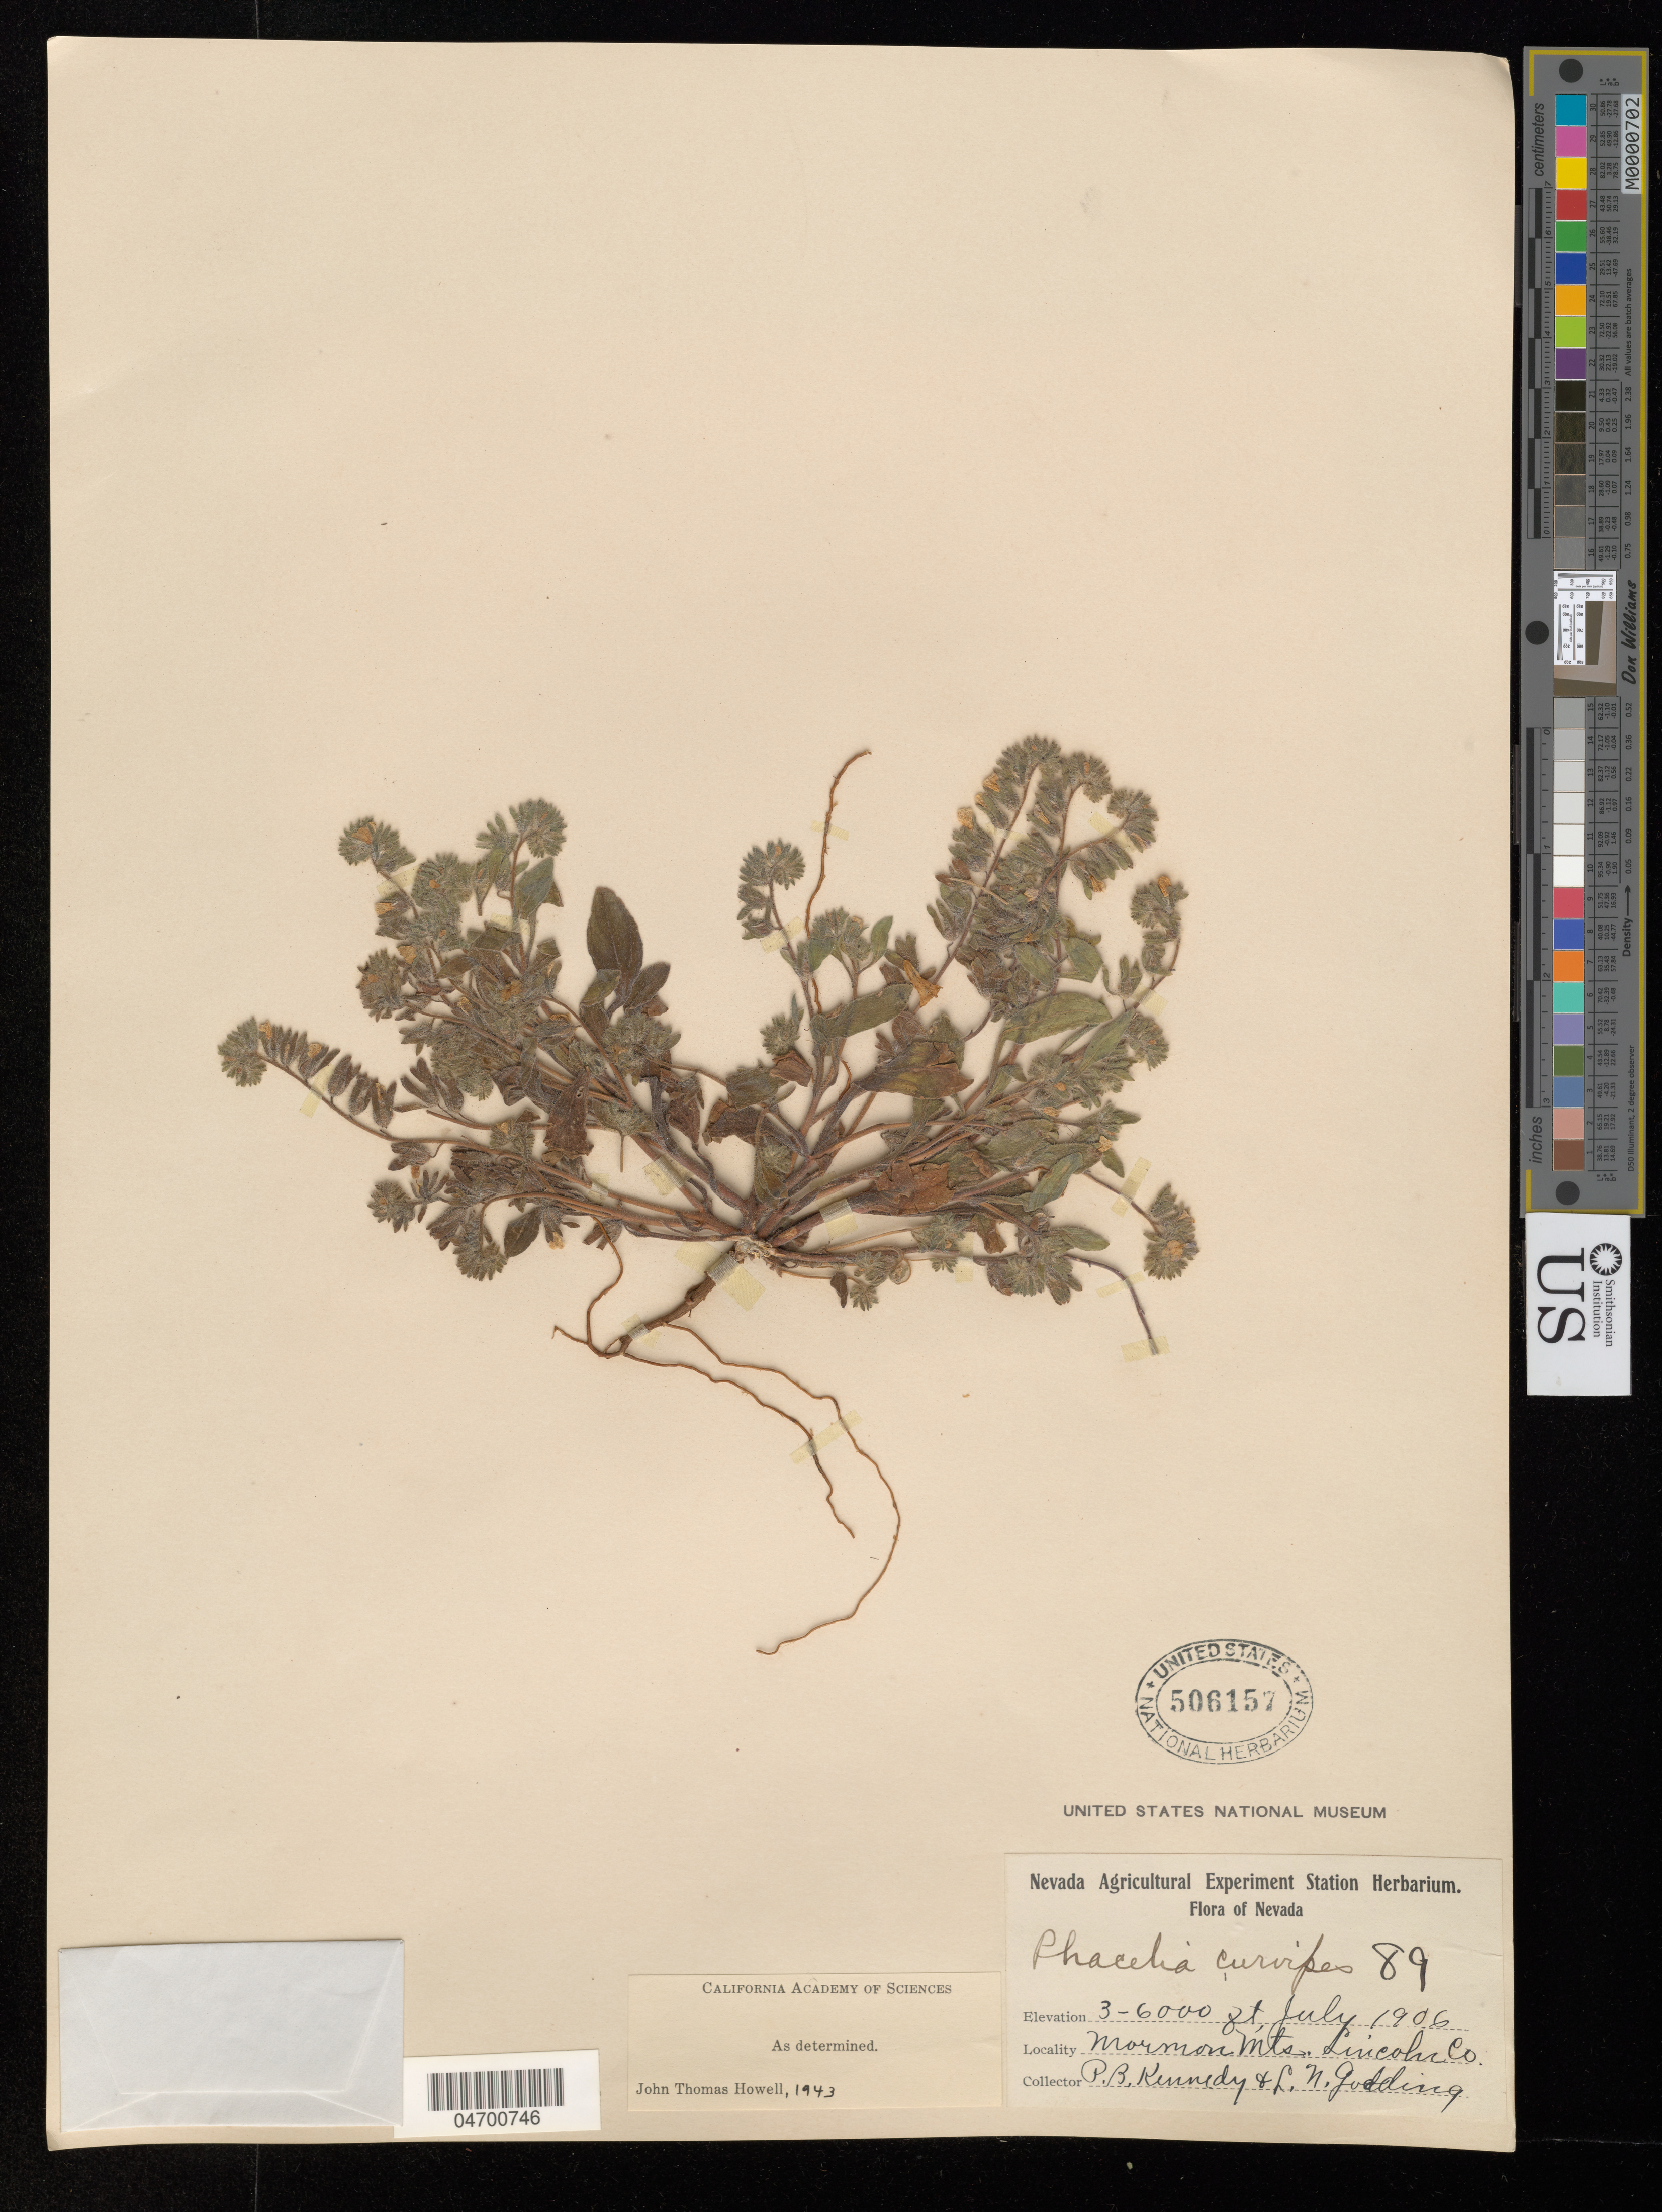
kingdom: Plantae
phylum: Tracheophyta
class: Magnoliopsida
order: Boraginales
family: Hydrophyllaceae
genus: Phacelia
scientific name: Phacelia curvipes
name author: Torr. in C. King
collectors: P. B. Kennedy & L. Godding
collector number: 89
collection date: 1906-07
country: United States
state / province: Nevada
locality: Mormon Mts. Lincoln Co.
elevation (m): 914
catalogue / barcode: US 506157